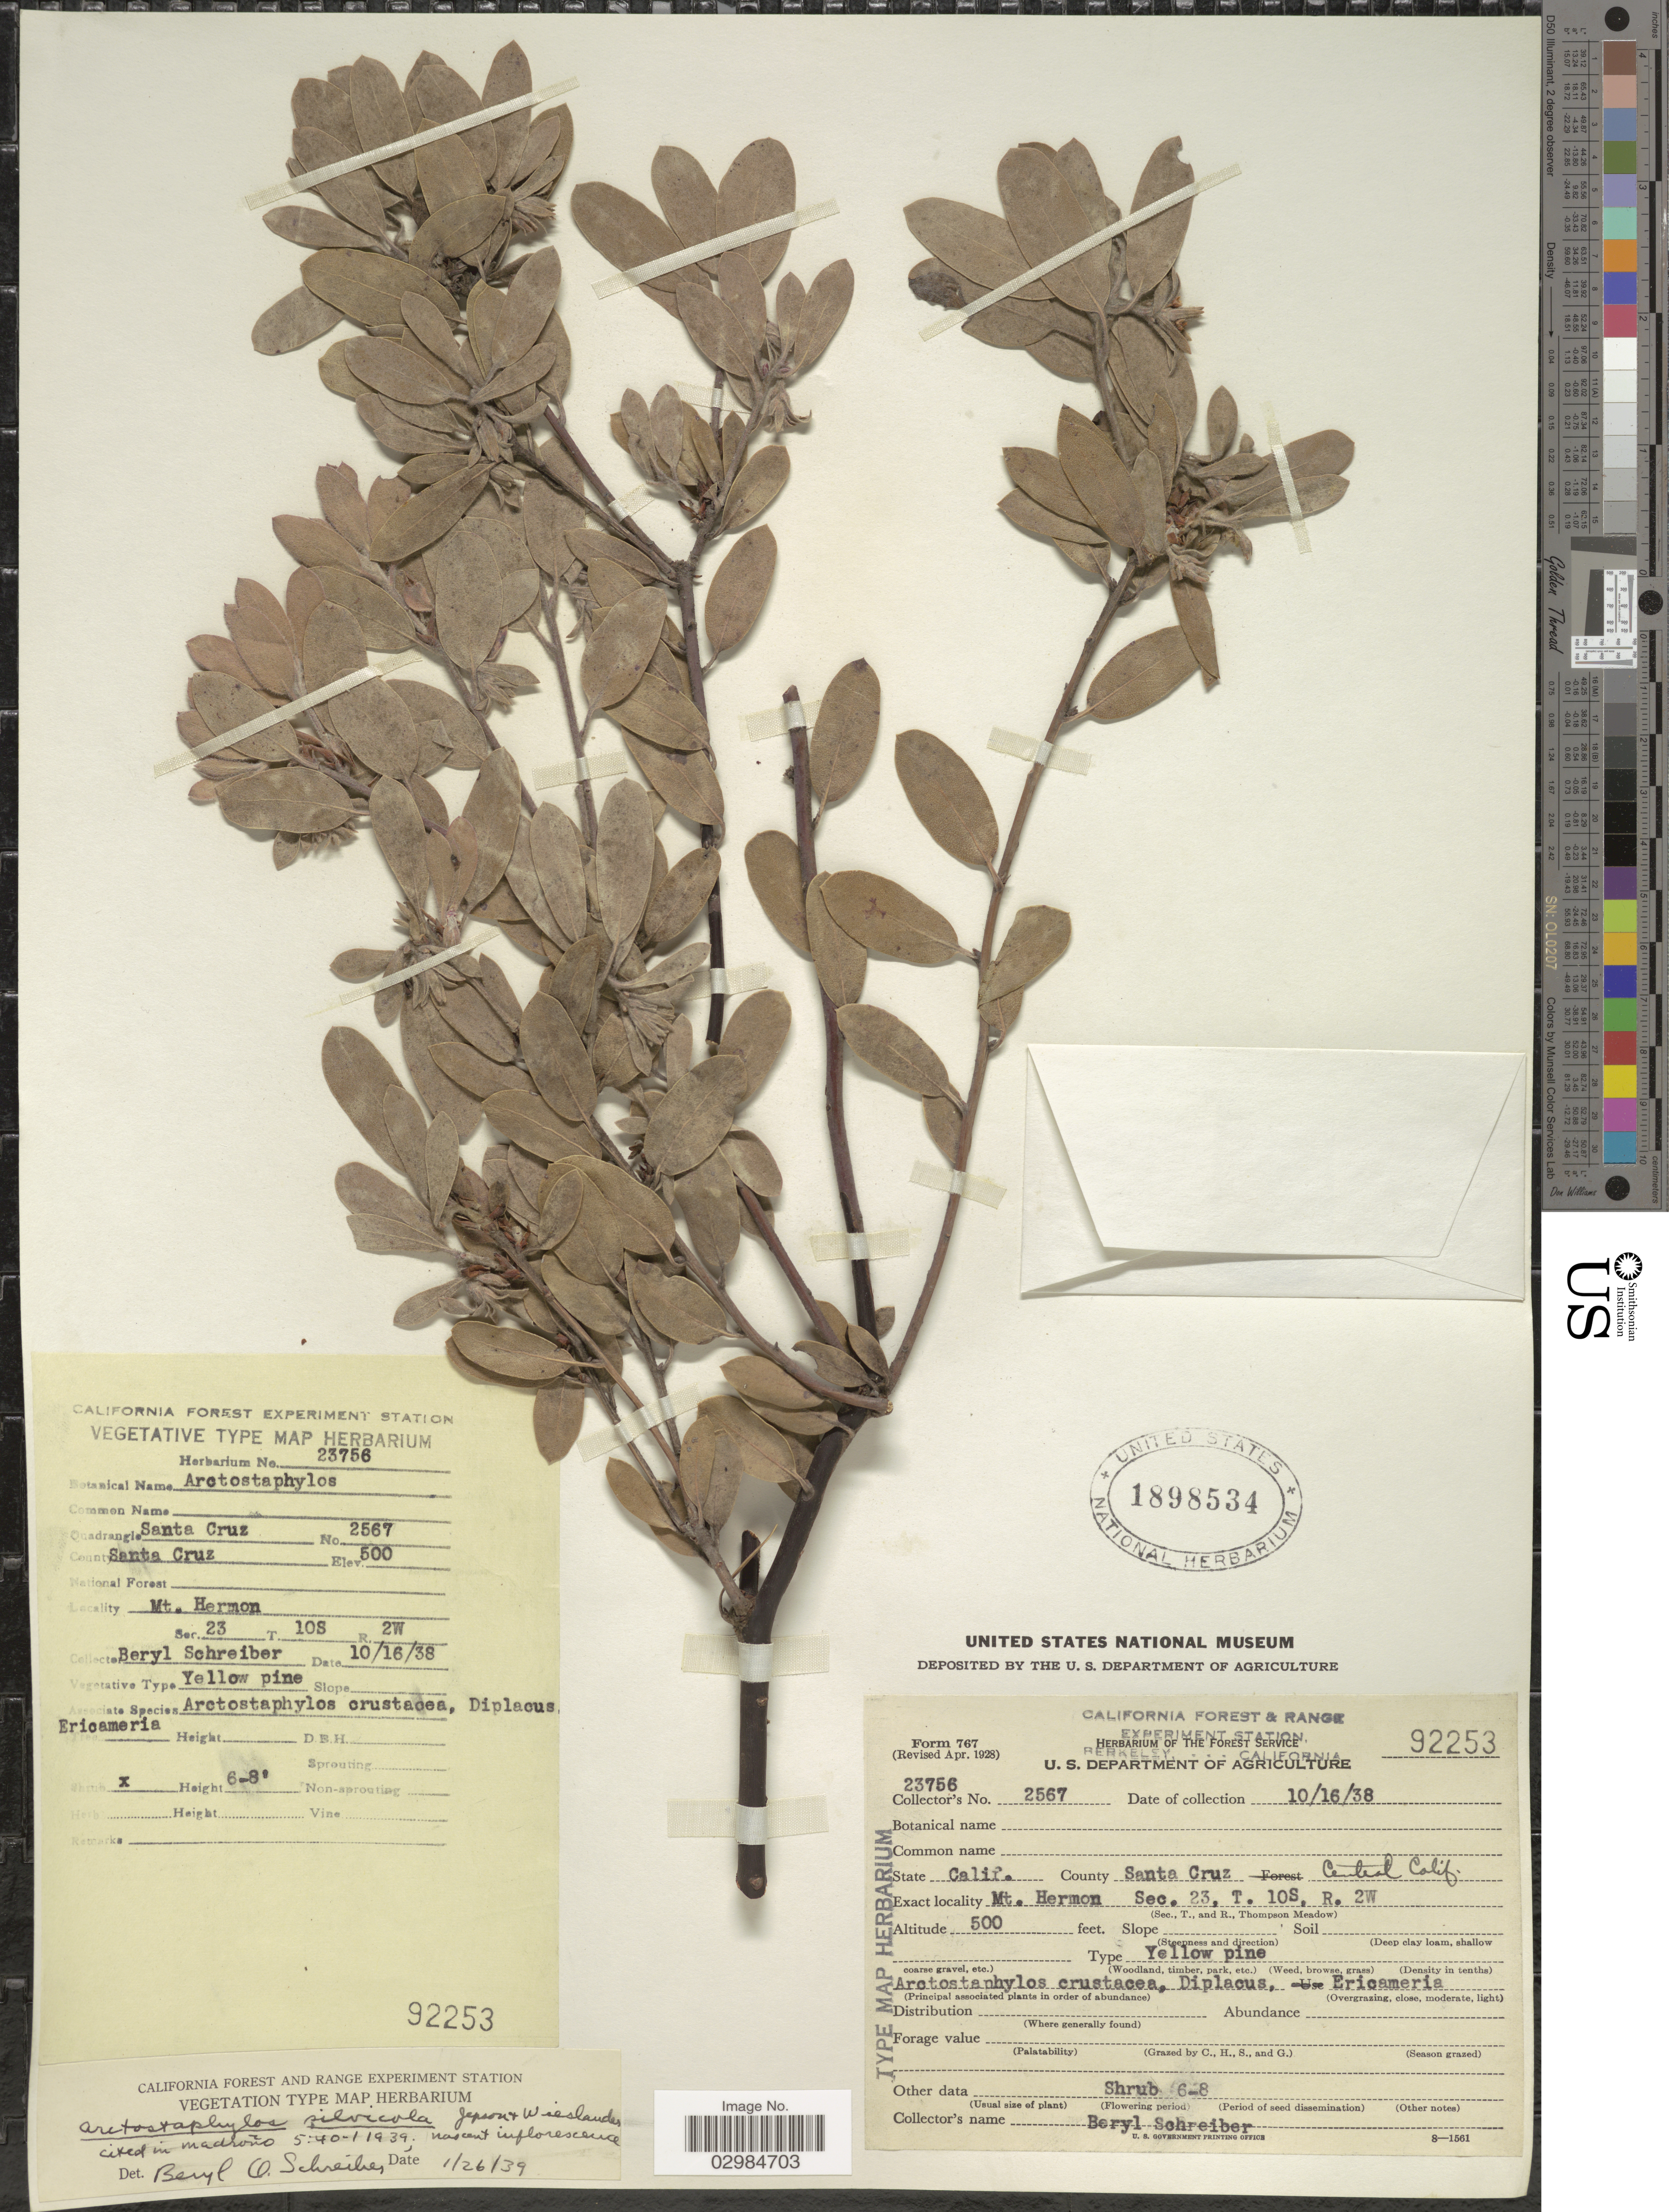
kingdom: Plantae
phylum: Tracheophyta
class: Magnoliopsida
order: Ericales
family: Ericaceae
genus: Arctostaphylos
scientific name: Arctostaphylos silvicola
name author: Jeps. & Wiesl.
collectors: B. O. Schreiber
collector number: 2567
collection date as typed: Transcribed d/m/y: 16/10/38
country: United States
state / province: California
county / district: Santa Cruz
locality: Santa Cruz. County Santa Cruz. Central Calif. Mt. Hermon Sec. 23, T10S, R2W.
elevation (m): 152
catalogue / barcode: US 1898534